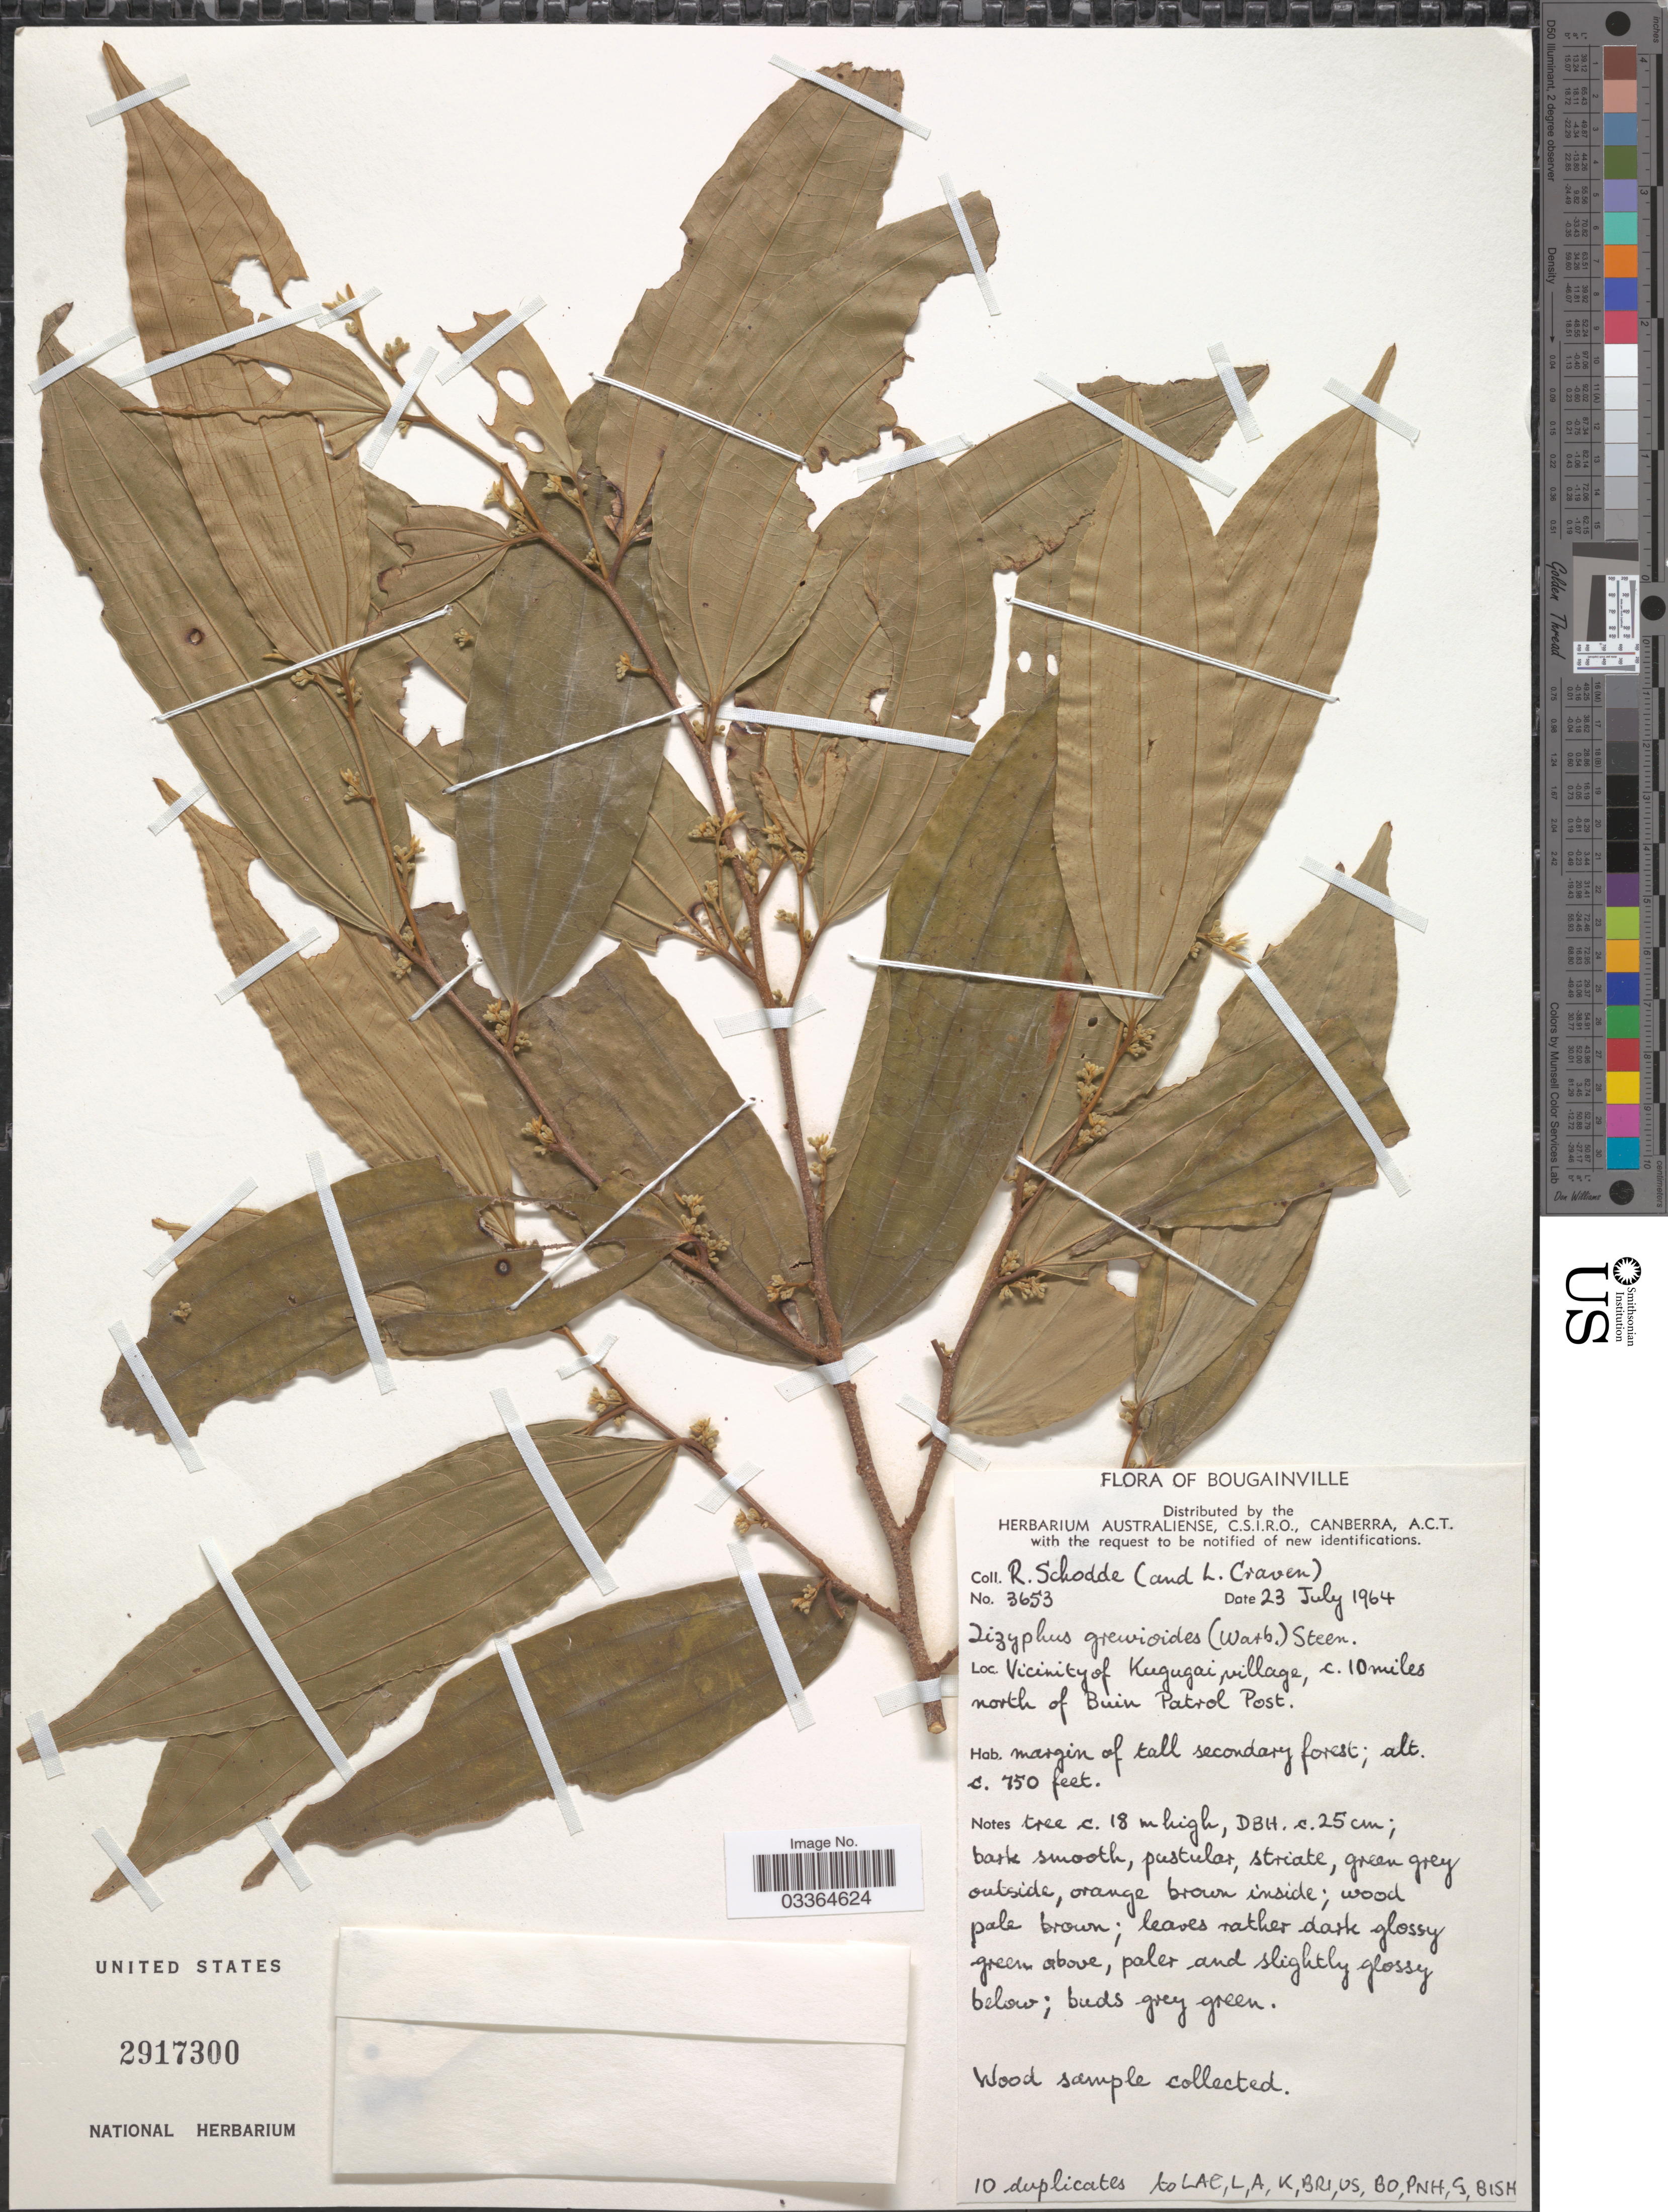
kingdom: Plantae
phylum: Tracheophyta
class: Magnoliopsida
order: Rosales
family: Rhamnaceae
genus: Ziziphus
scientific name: Ziziphus grewiodes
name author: (Warb.) L.M. Perry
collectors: R. Schodde & L. A. Craven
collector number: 3653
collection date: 1964-07-23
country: Papua New Guinea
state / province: Bougainville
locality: Vicinity of Kugugai village, c. 10 miles north of Buin Patrol Post.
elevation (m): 229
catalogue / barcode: US 2917300